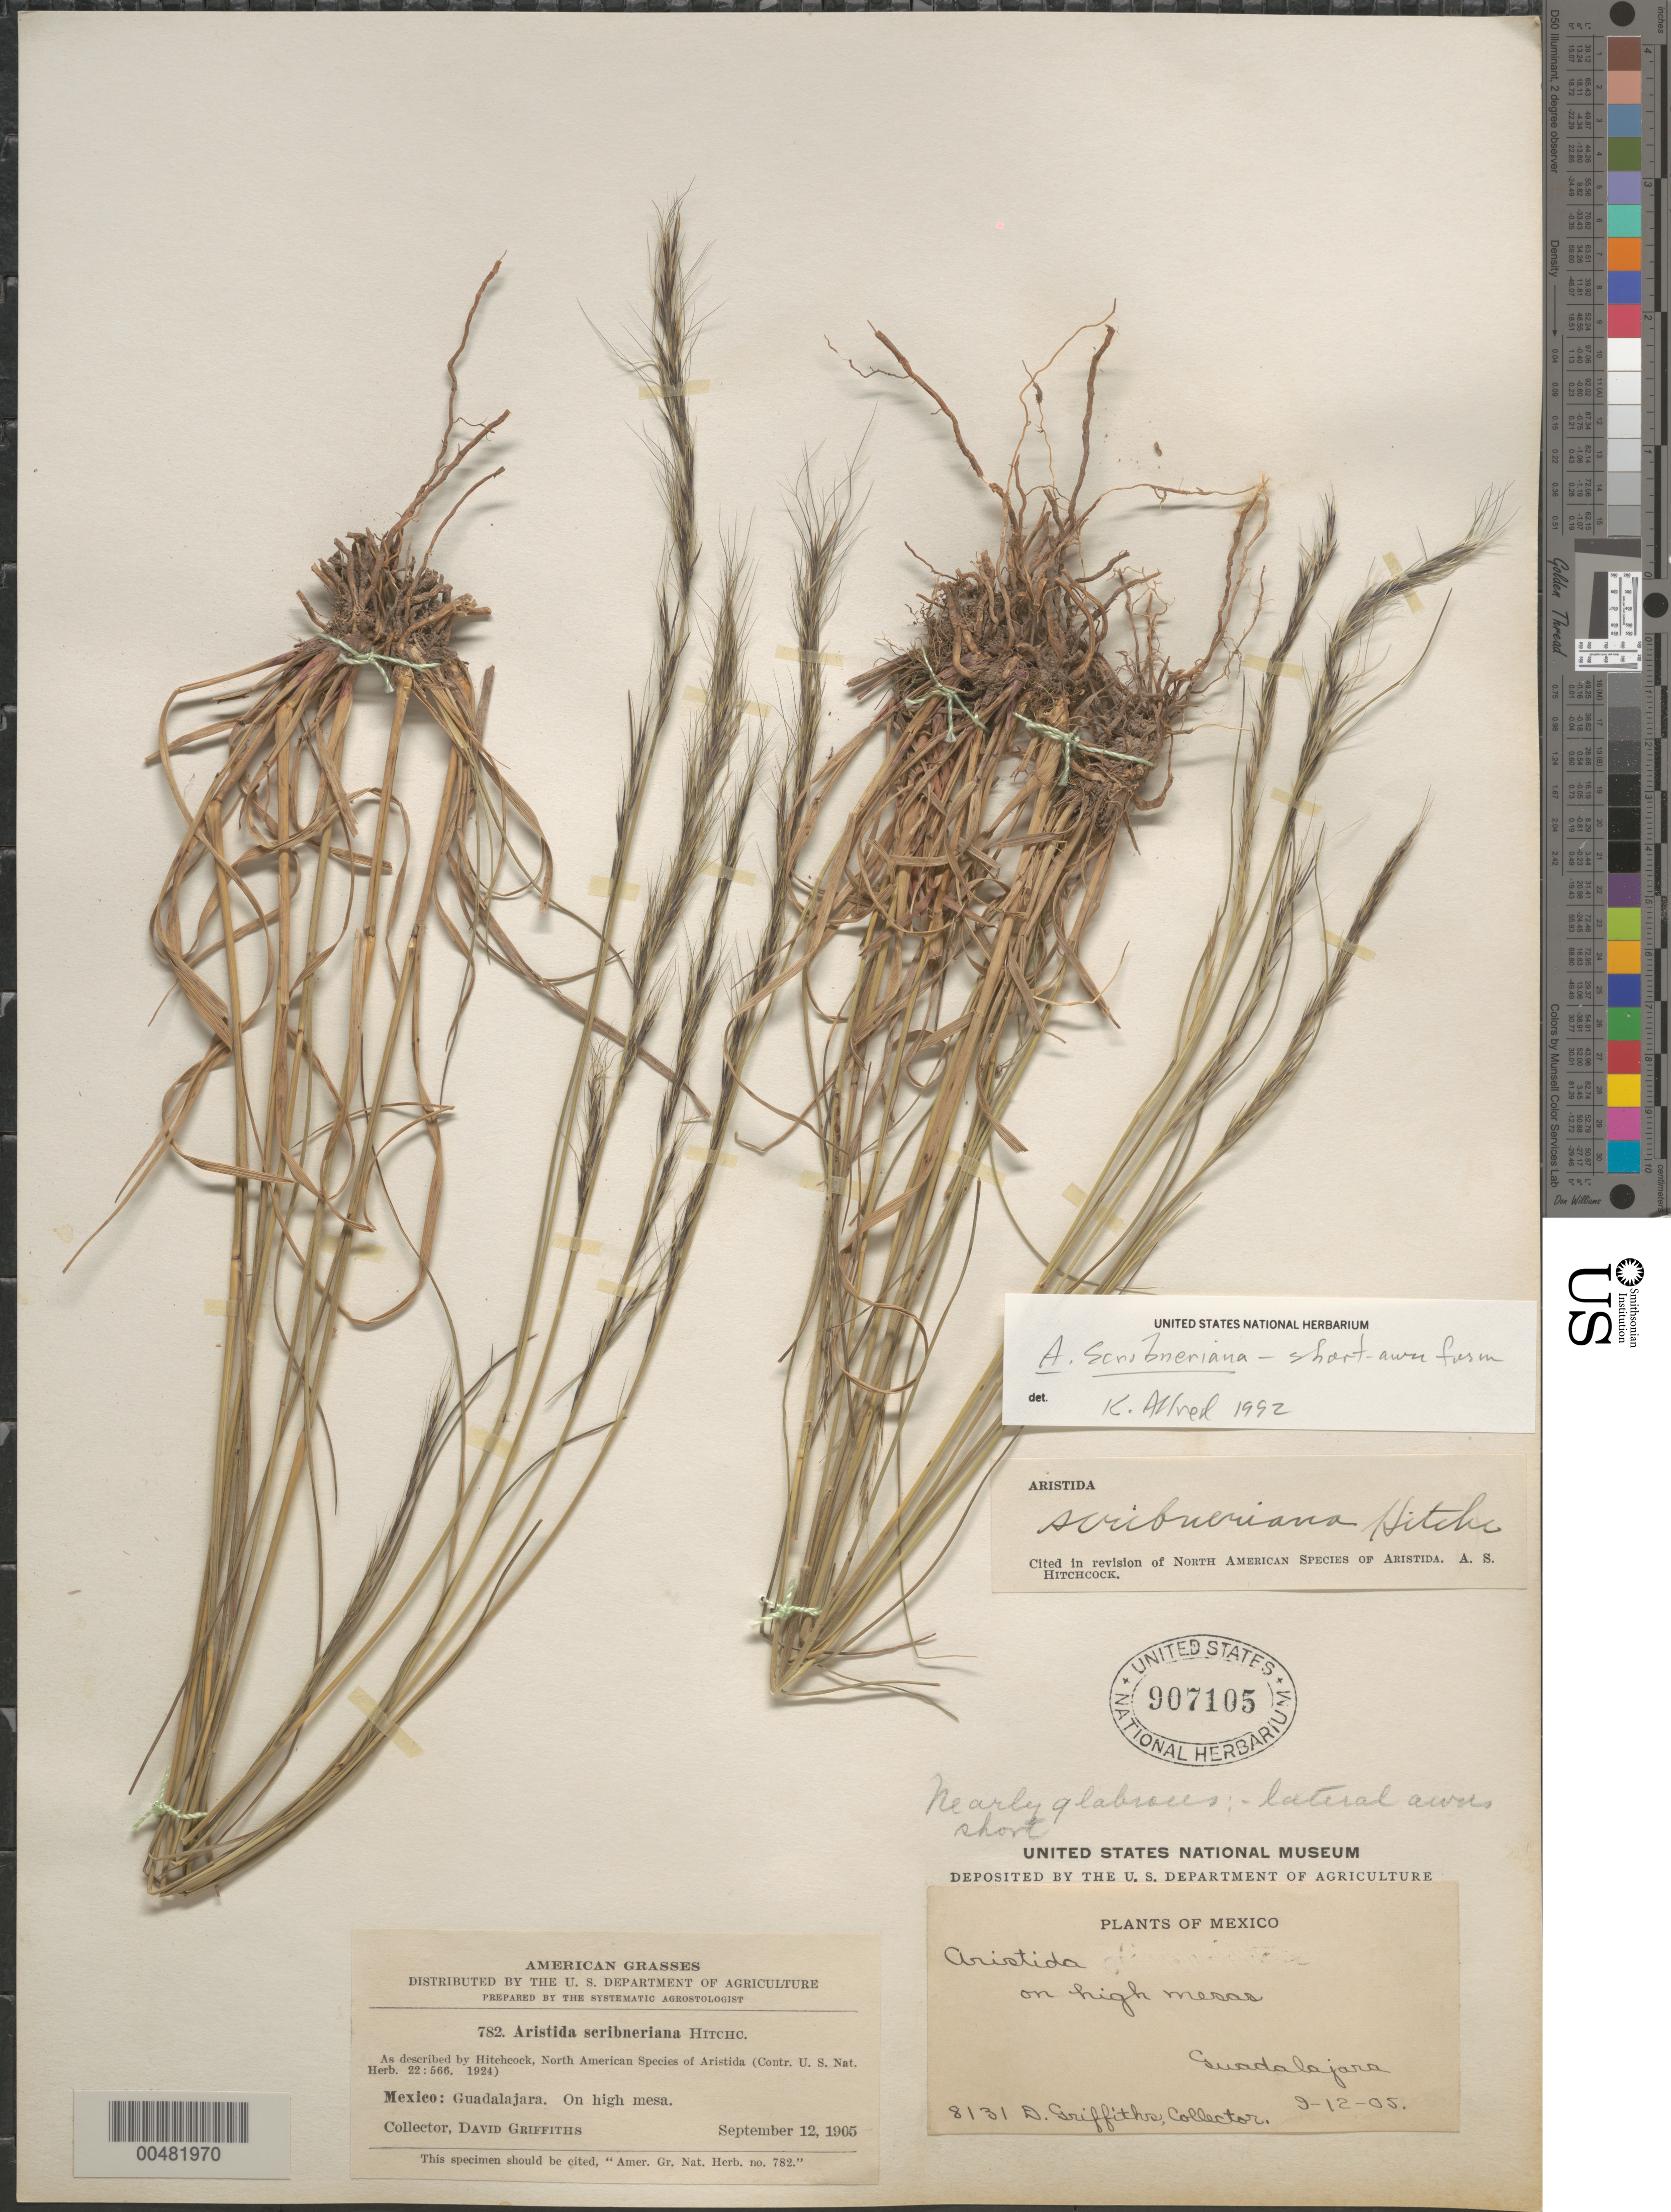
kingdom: Plantae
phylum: Tracheophyta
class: Liliopsida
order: Poales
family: Poaceae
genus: Aristida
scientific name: Aristida scribneriana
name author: Hitchc.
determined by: Allred, K.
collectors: D. Griffiths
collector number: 8131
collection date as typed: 12 Sep 1905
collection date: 1905-09-12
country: Mexico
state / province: Jalisco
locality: Guadalajara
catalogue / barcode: US 907105